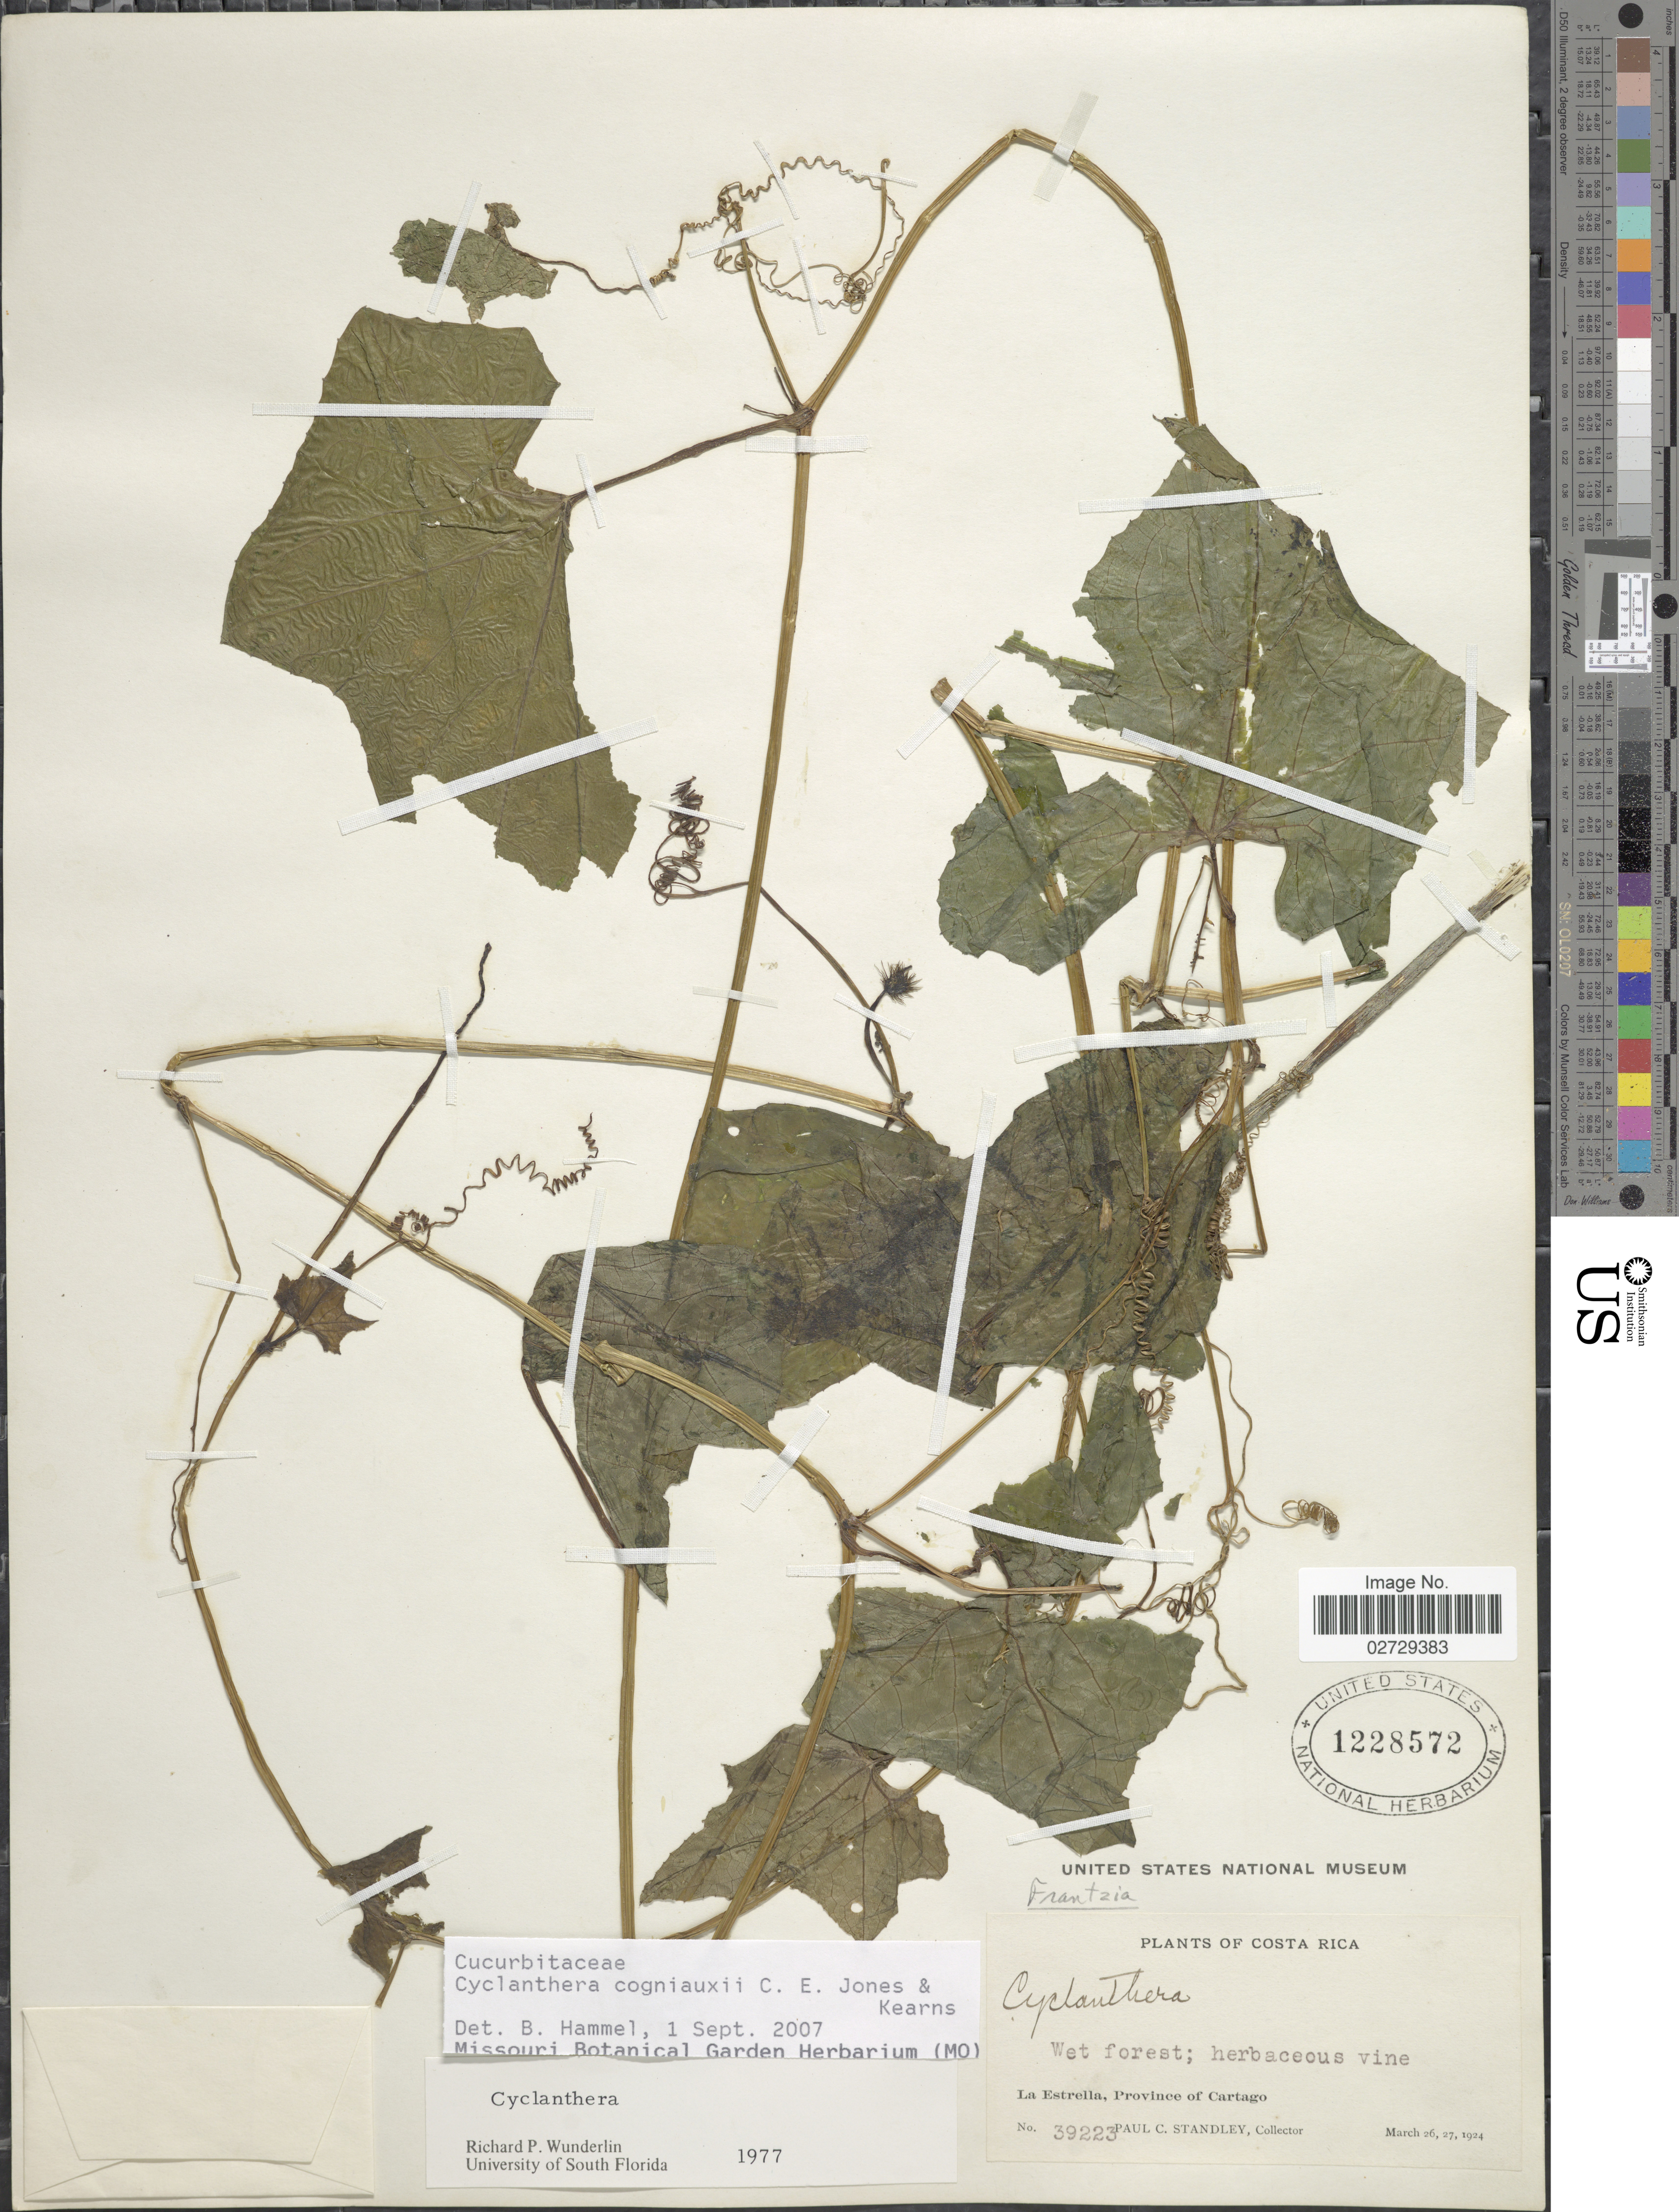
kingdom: Plantae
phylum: Tracheophyta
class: Magnoliopsida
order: Cucurbitales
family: Cucurbitaceae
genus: Cyclanthera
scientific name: Cyclanthera cogniauxii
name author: C.E. Jones & Kearns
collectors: P. C. Standley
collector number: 39223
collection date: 1924-03-26/1924-03-27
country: Costa Rica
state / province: Cartago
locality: La Estrella.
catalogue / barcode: US 1228572